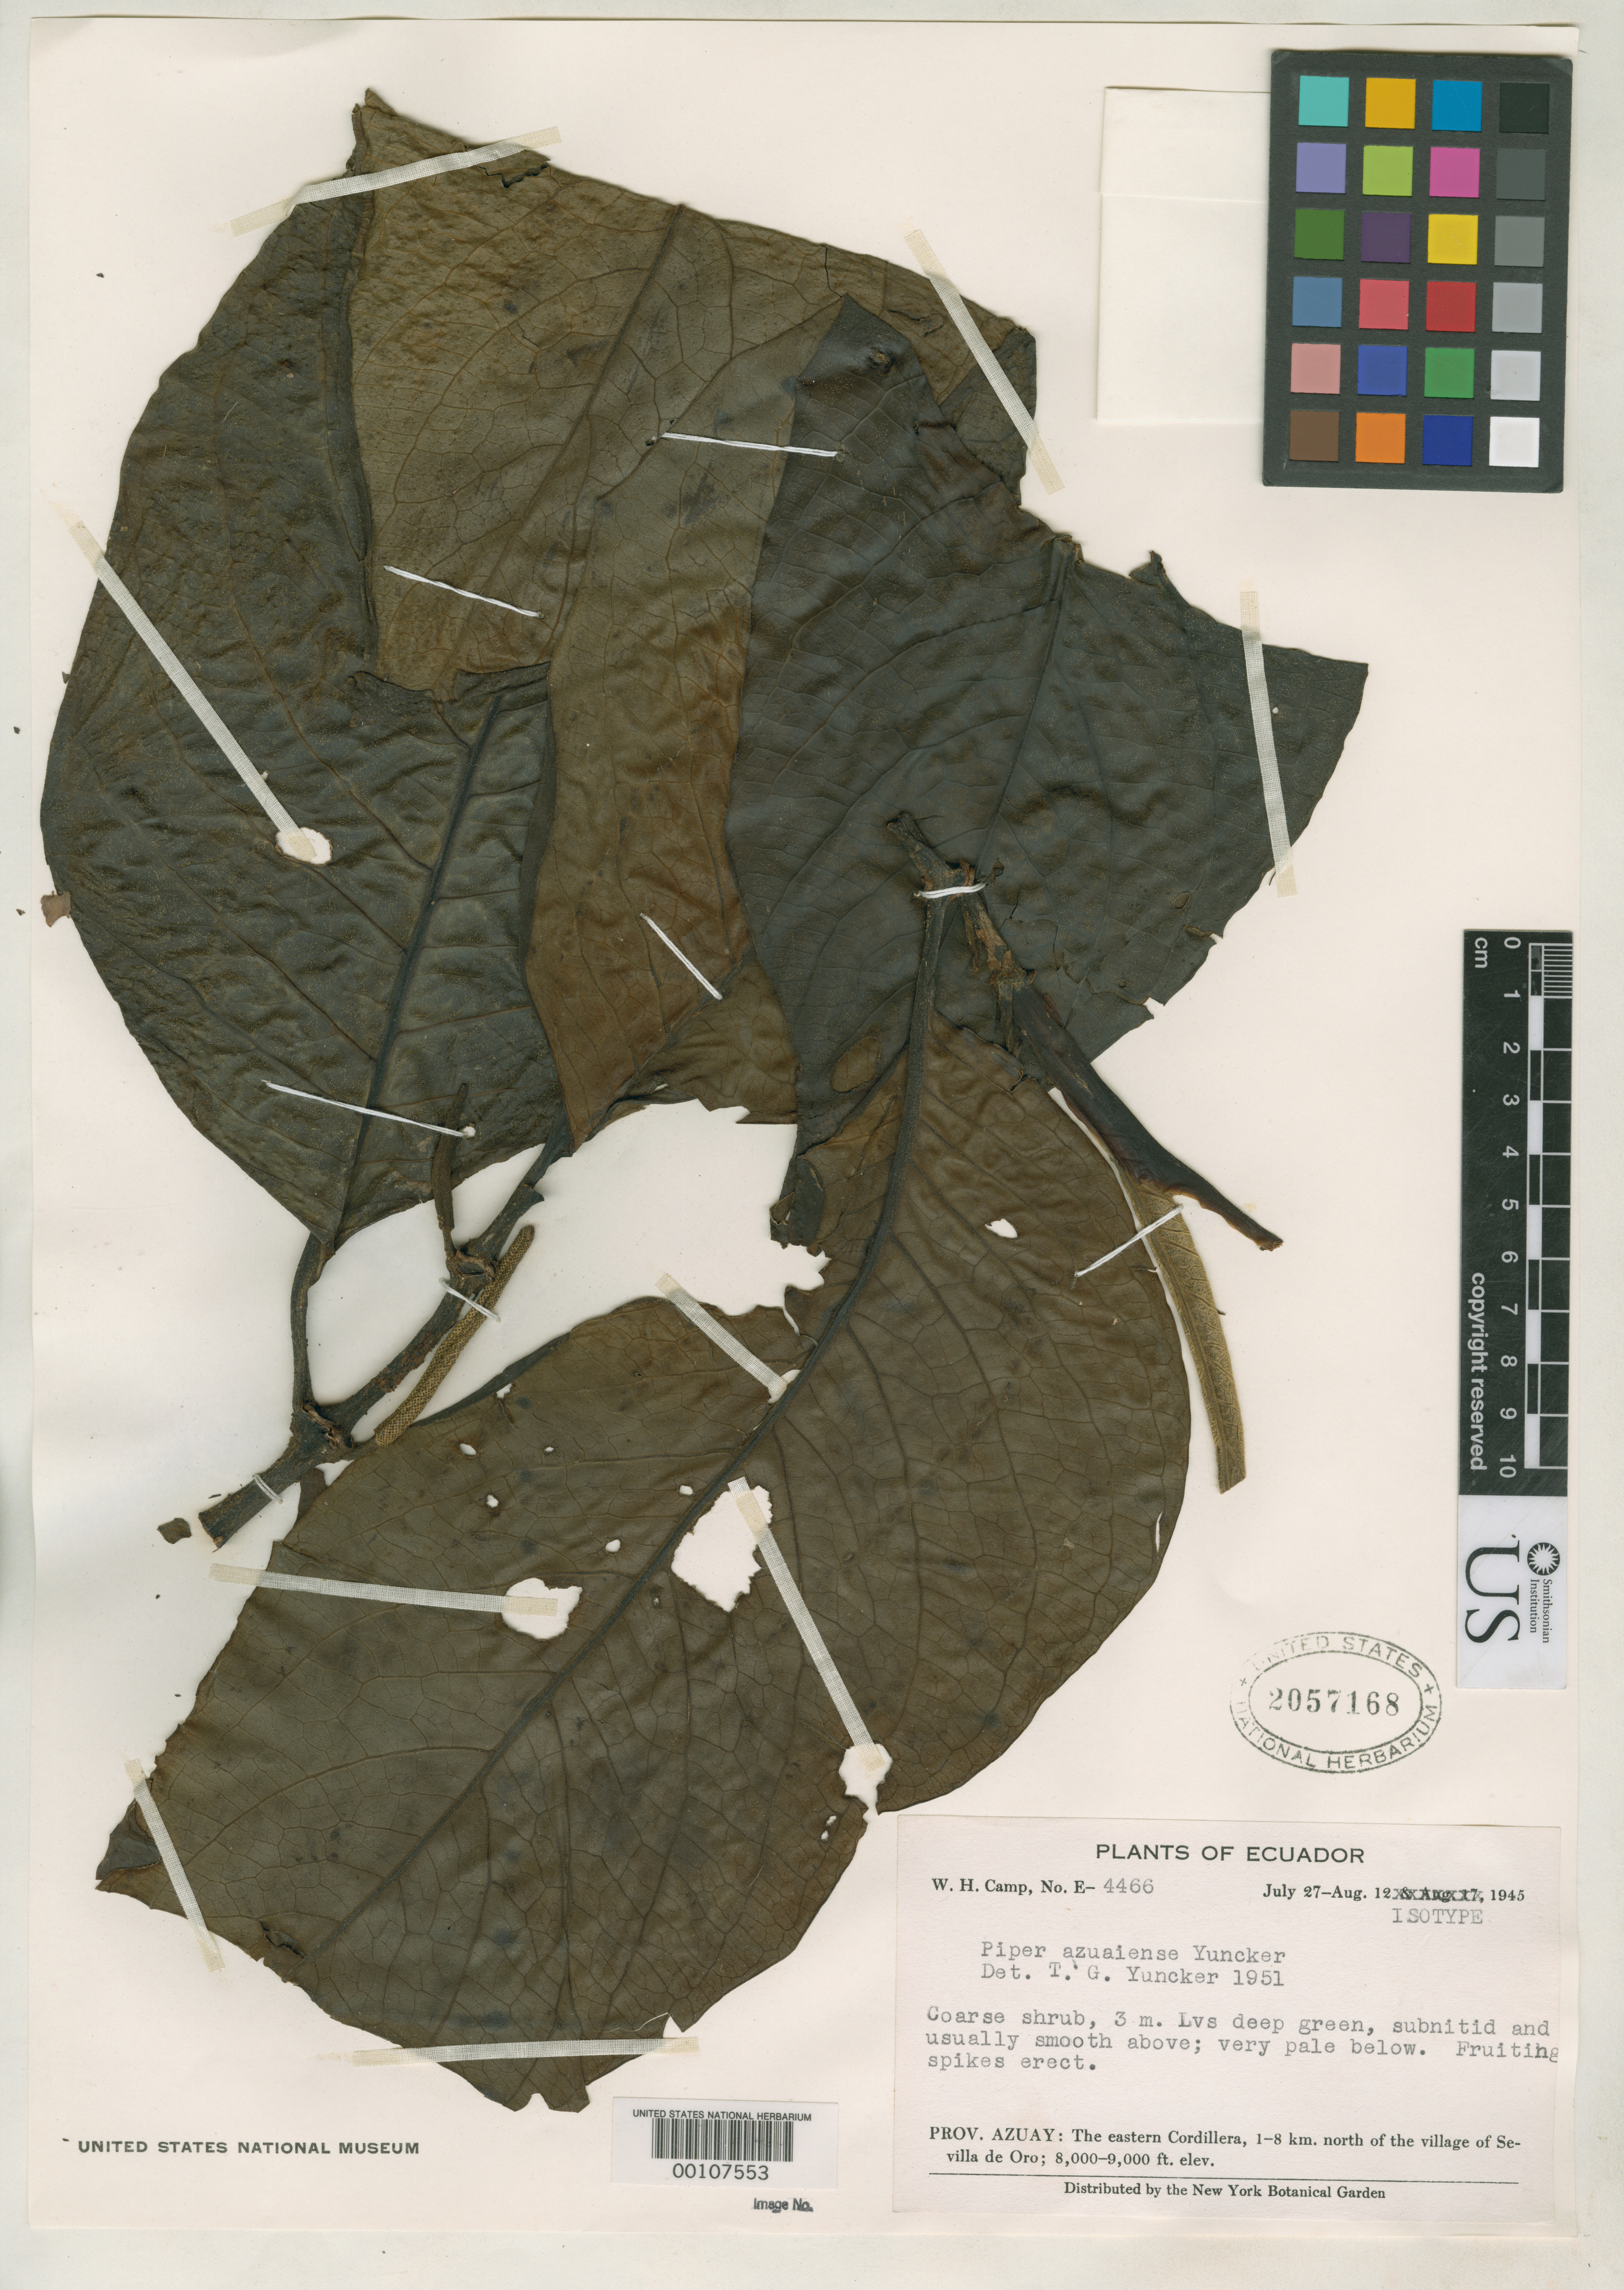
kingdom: Plantae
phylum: Tracheophyta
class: Magnoliopsida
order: Piperales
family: Piperaceae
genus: Piper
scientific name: Piper azuaiense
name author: Yunck.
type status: Isotype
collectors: W. H. Camp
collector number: E-4466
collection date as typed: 27 Jul 1945 to 12 Aug 1945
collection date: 1945-07-27/1945-08-12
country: Ecuador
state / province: Azuay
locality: N of Sevilla de Oro.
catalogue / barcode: US 2057168